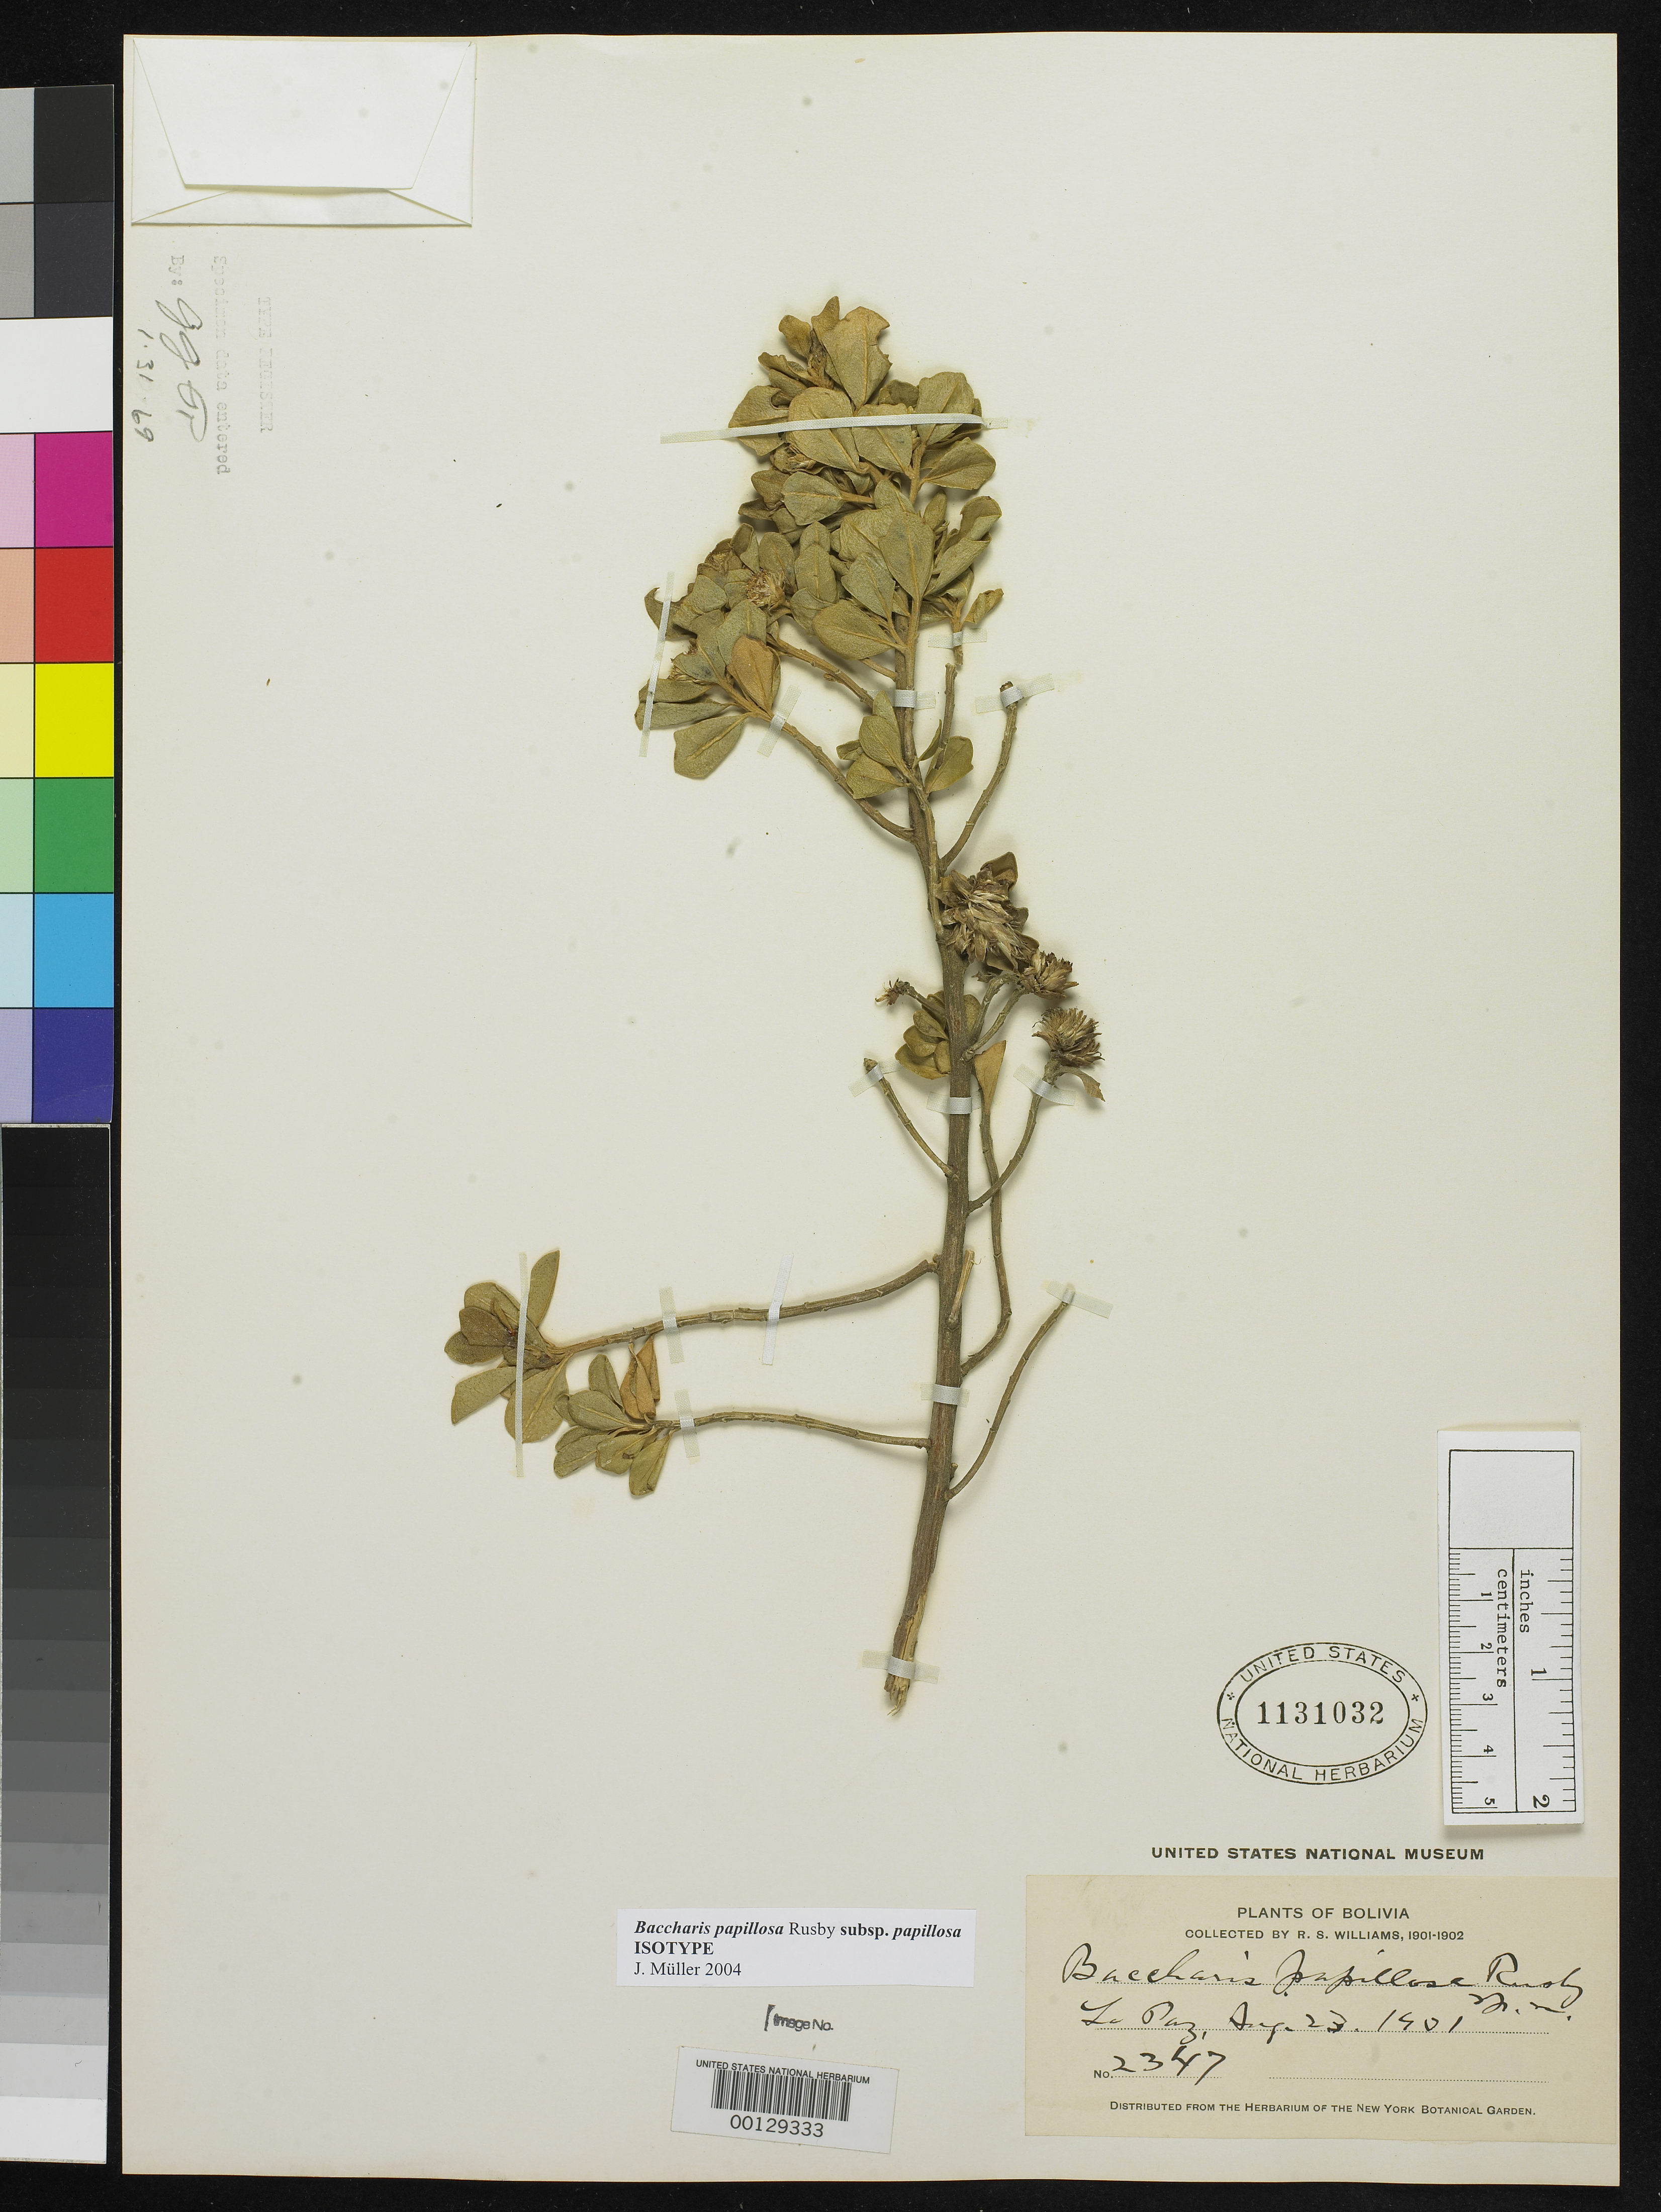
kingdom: Plantae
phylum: Tracheophyta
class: Magnoliopsida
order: Asterales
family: Asteraceae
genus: Baccharis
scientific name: Baccharis papillosa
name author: Rusby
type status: Isotype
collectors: R. S. Williams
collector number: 2347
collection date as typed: Aug. 23, 1901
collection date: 1901-08-23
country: Bolivia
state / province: La Paz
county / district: Murillo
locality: La Paz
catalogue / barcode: US 1131032